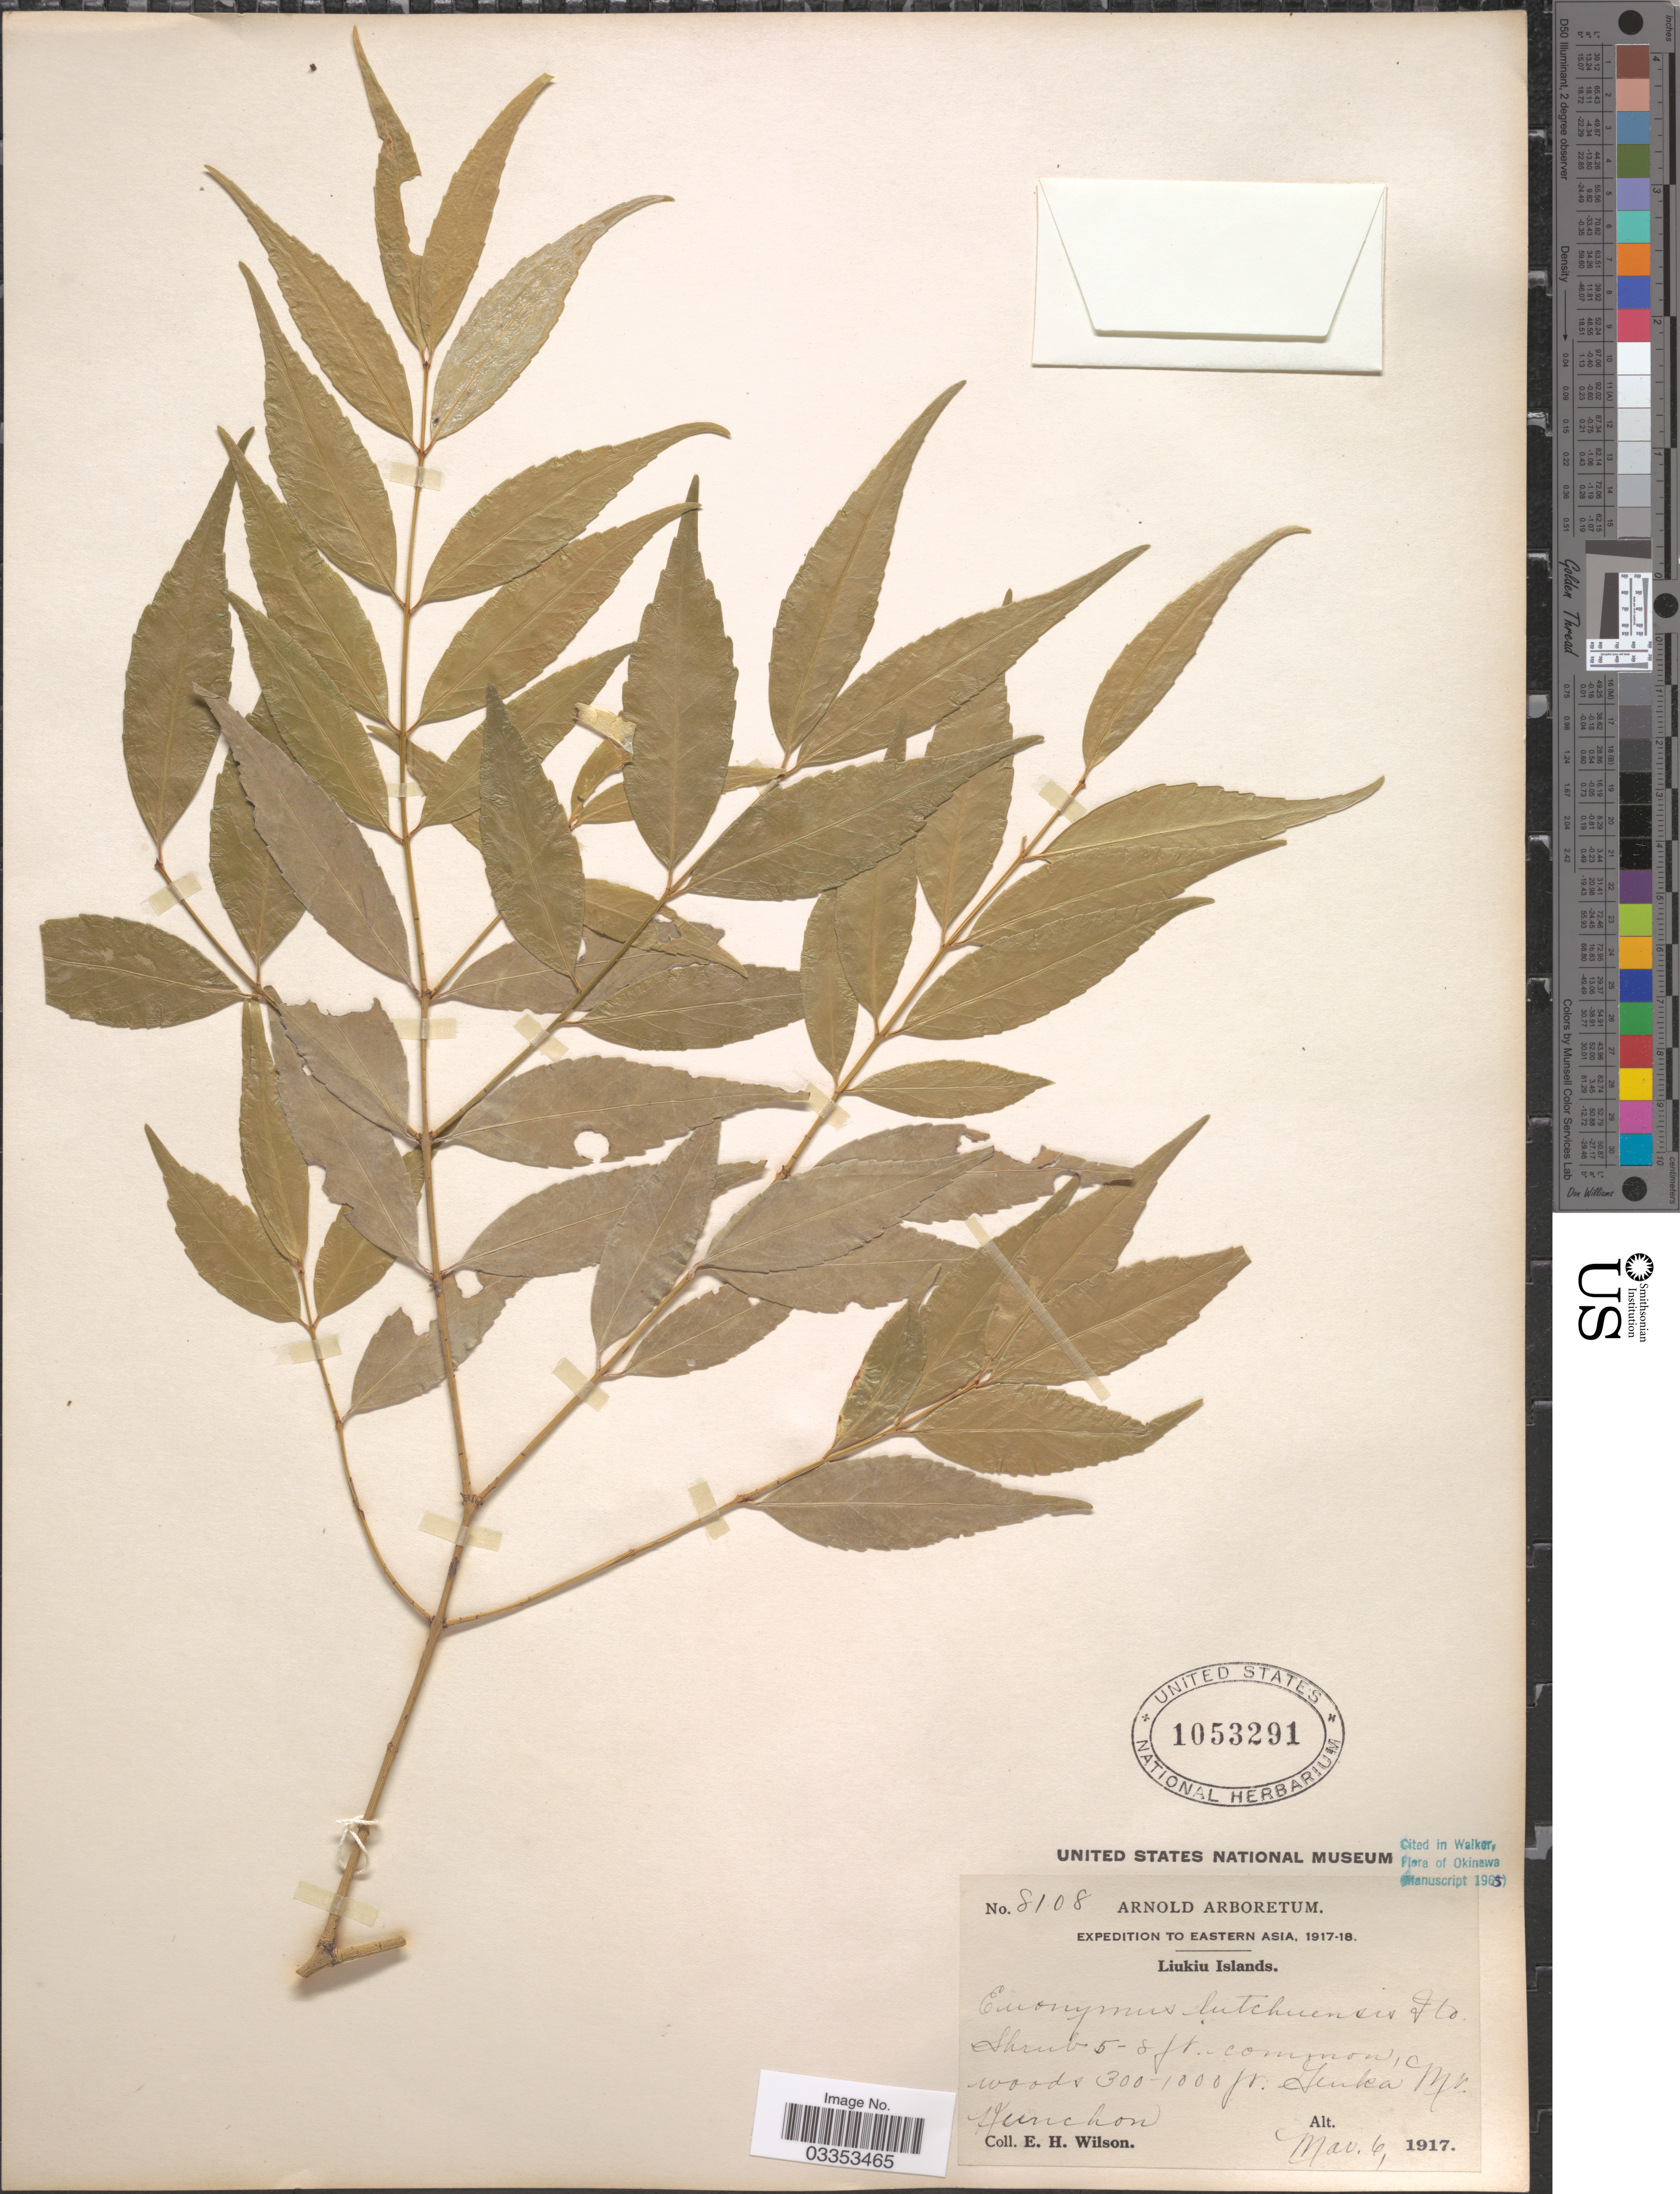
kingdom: Plantae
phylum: Tracheophyta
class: Magnoliopsida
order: Celastrales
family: Celastraceae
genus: Euonymus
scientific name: Euonymus lutchuensis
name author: T. Itô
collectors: E. Wilson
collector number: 8108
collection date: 1917-03-06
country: Japan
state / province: Okinawa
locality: Eastern Asia. Liukiu Islands. Genku. Mt. Kunchon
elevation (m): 91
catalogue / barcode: US 1053291